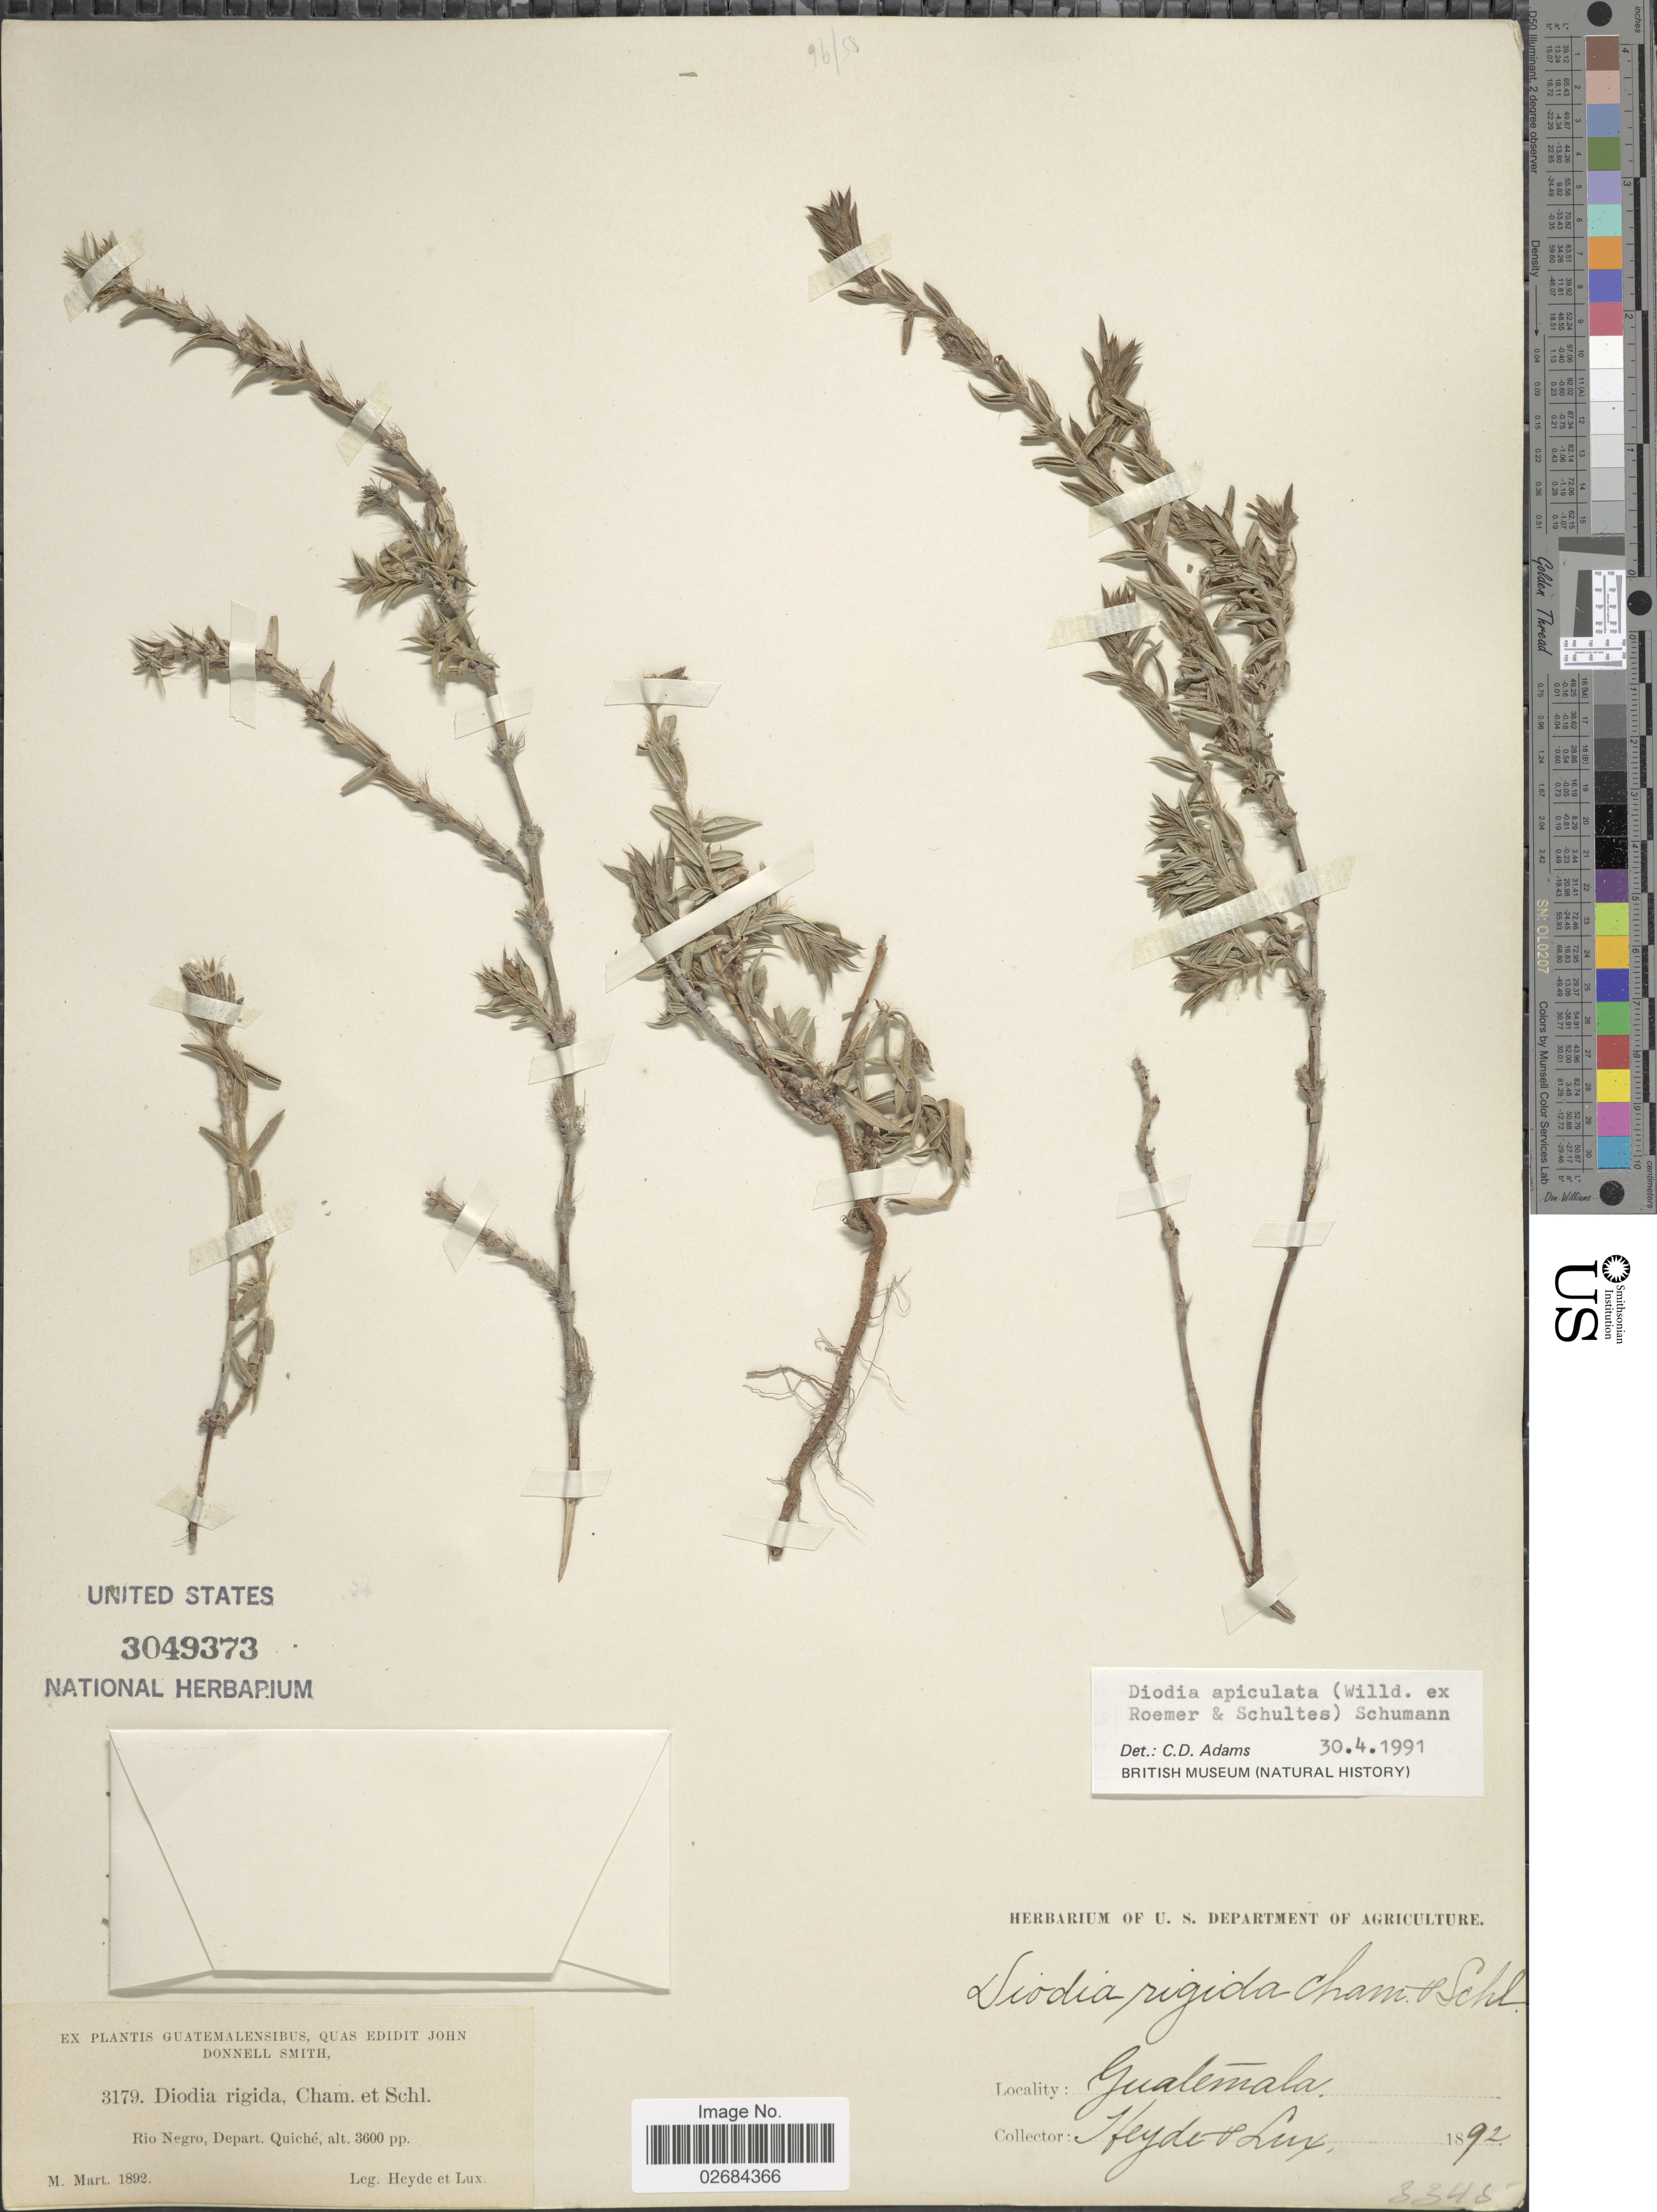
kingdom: Plantae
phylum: Tracheophyta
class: Magnoliopsida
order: Gentianales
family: Rubiaceae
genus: Diodia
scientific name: Diodia apiculata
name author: (Willd. ex Roem. & Schult.) K. Schum.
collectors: Heyde & Lux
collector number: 3179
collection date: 1892-03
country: Guatemala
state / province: El Quiché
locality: Rio Negro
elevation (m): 1097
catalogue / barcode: US 3049373